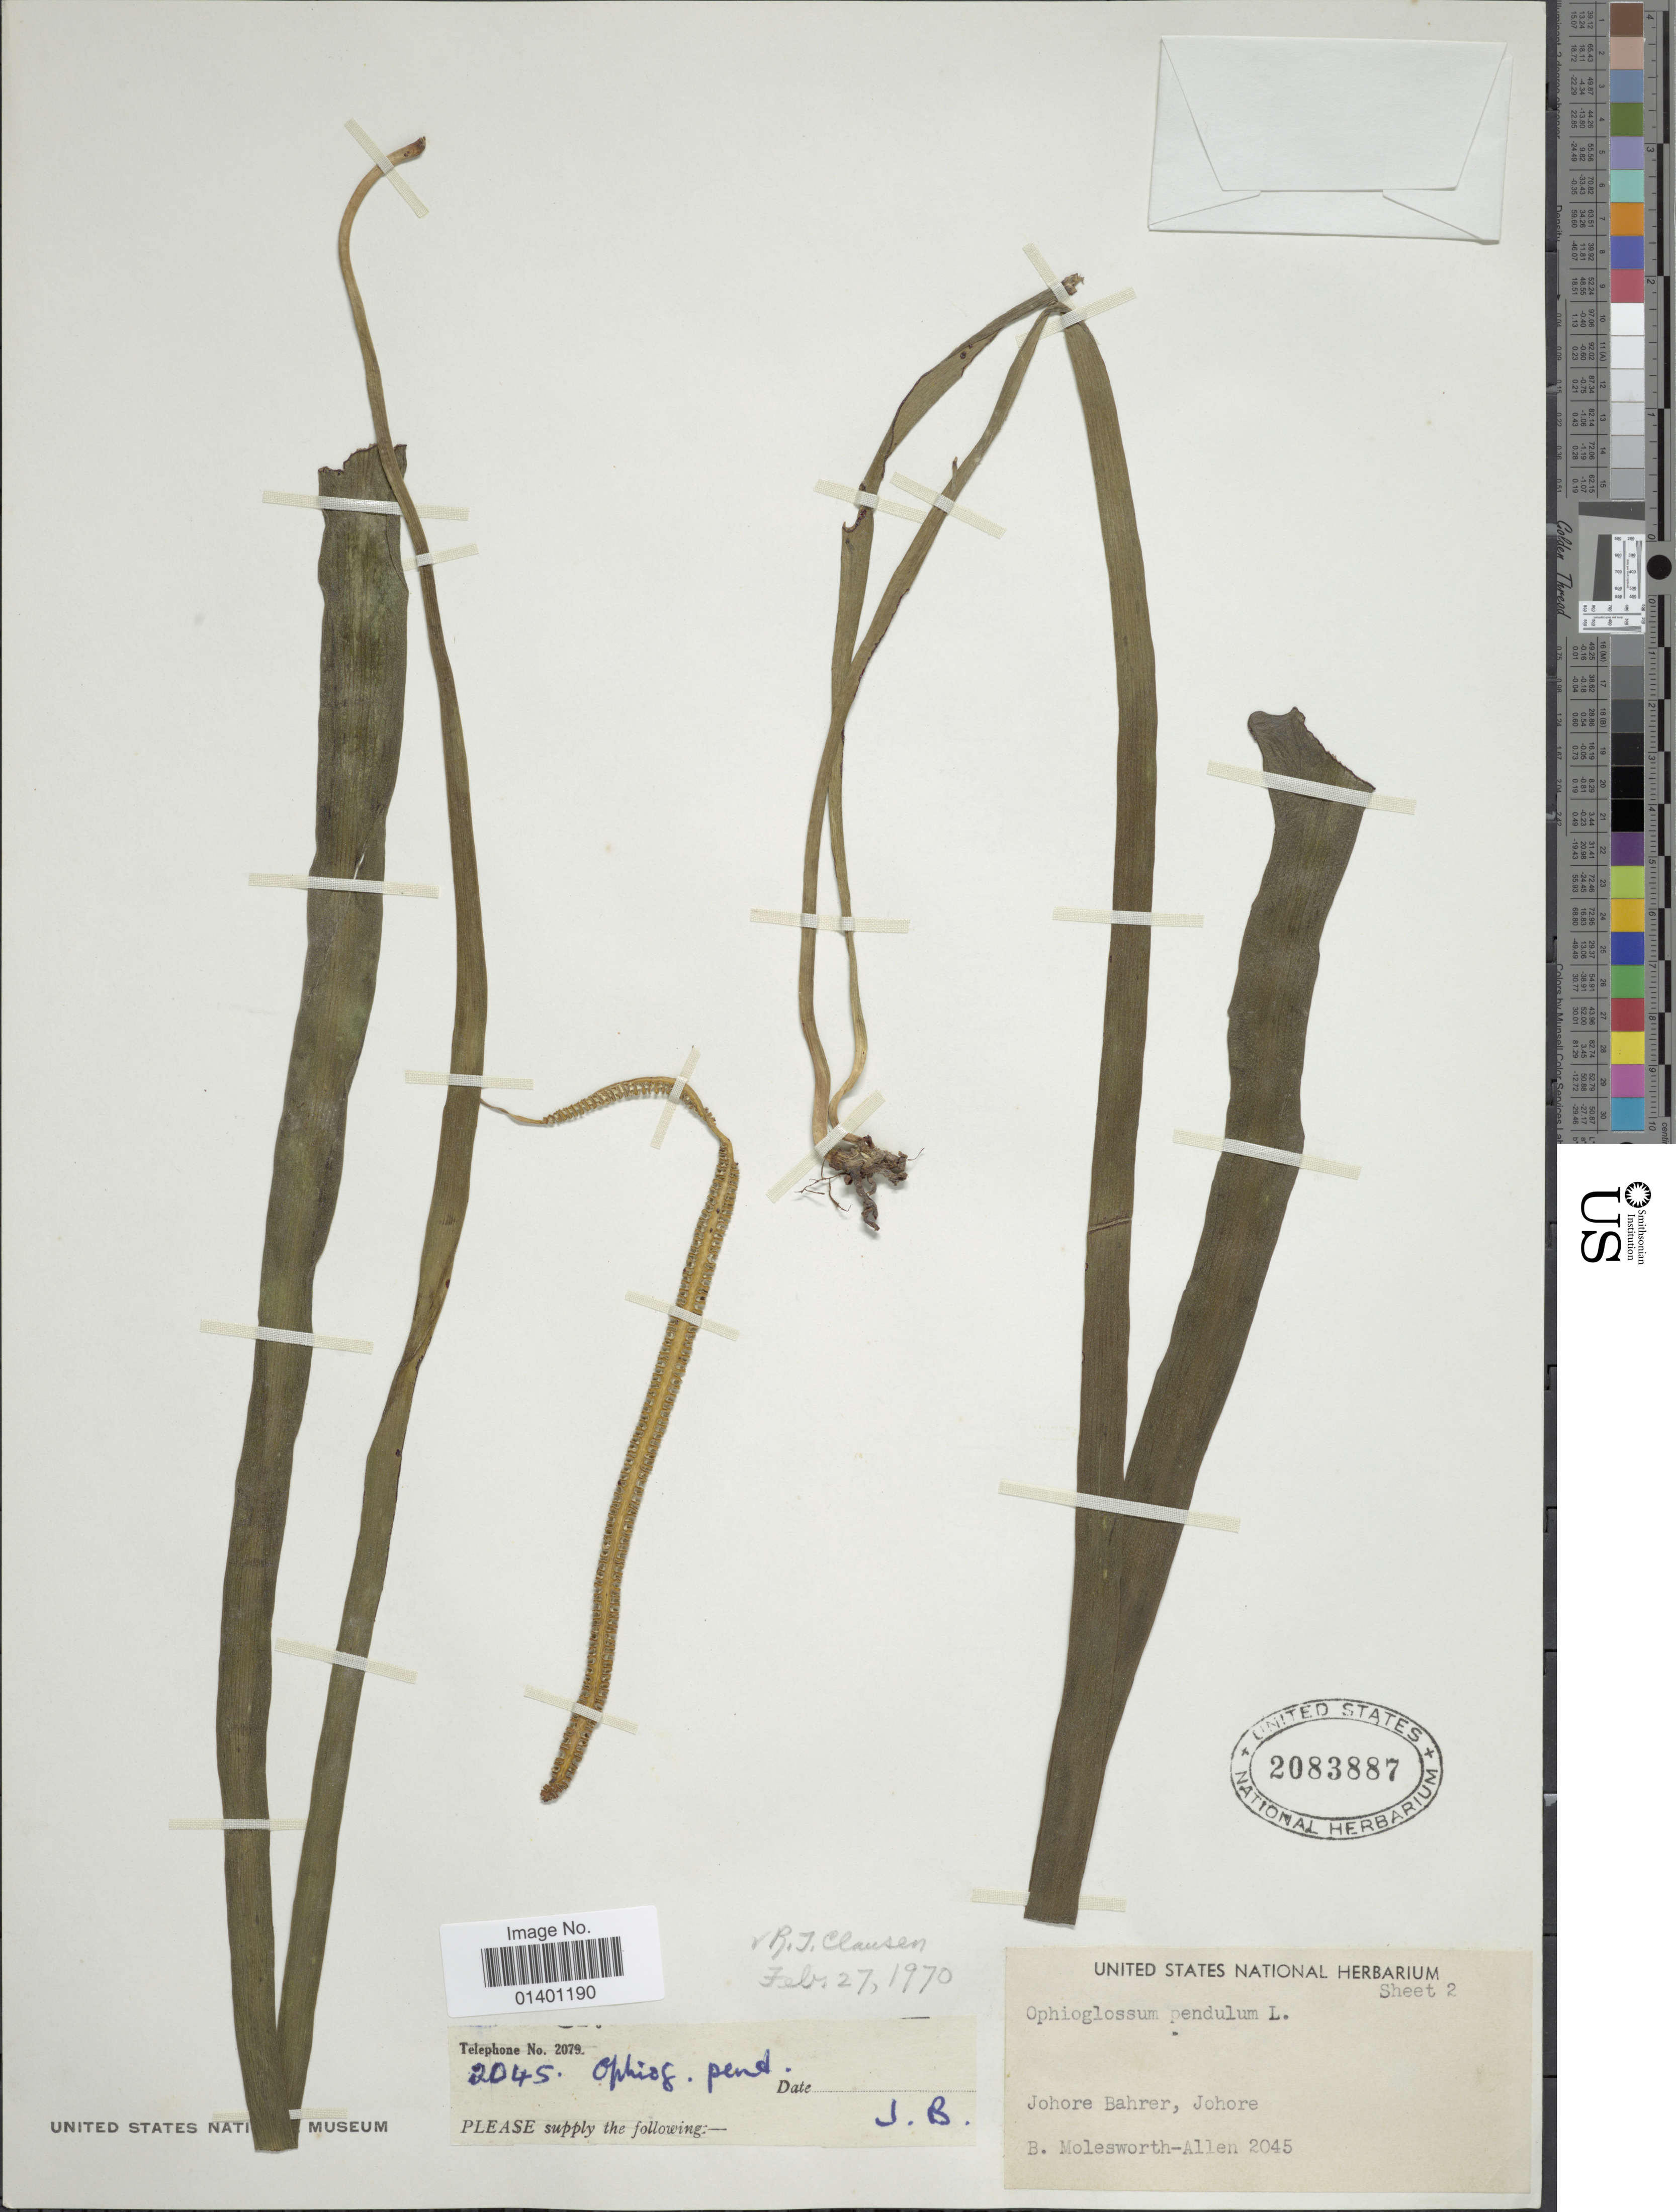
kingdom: Plantae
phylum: Tracheophyta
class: Polypodiopsida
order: Ophioglossales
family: Ophioglossaceae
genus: Ophioglossum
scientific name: Ophioglossum pendulum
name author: L.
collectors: B. E. G. Molesworth-Allen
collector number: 2045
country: Malaysia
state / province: Johor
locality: Johore Bahrer, Johore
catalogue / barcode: US 2083887